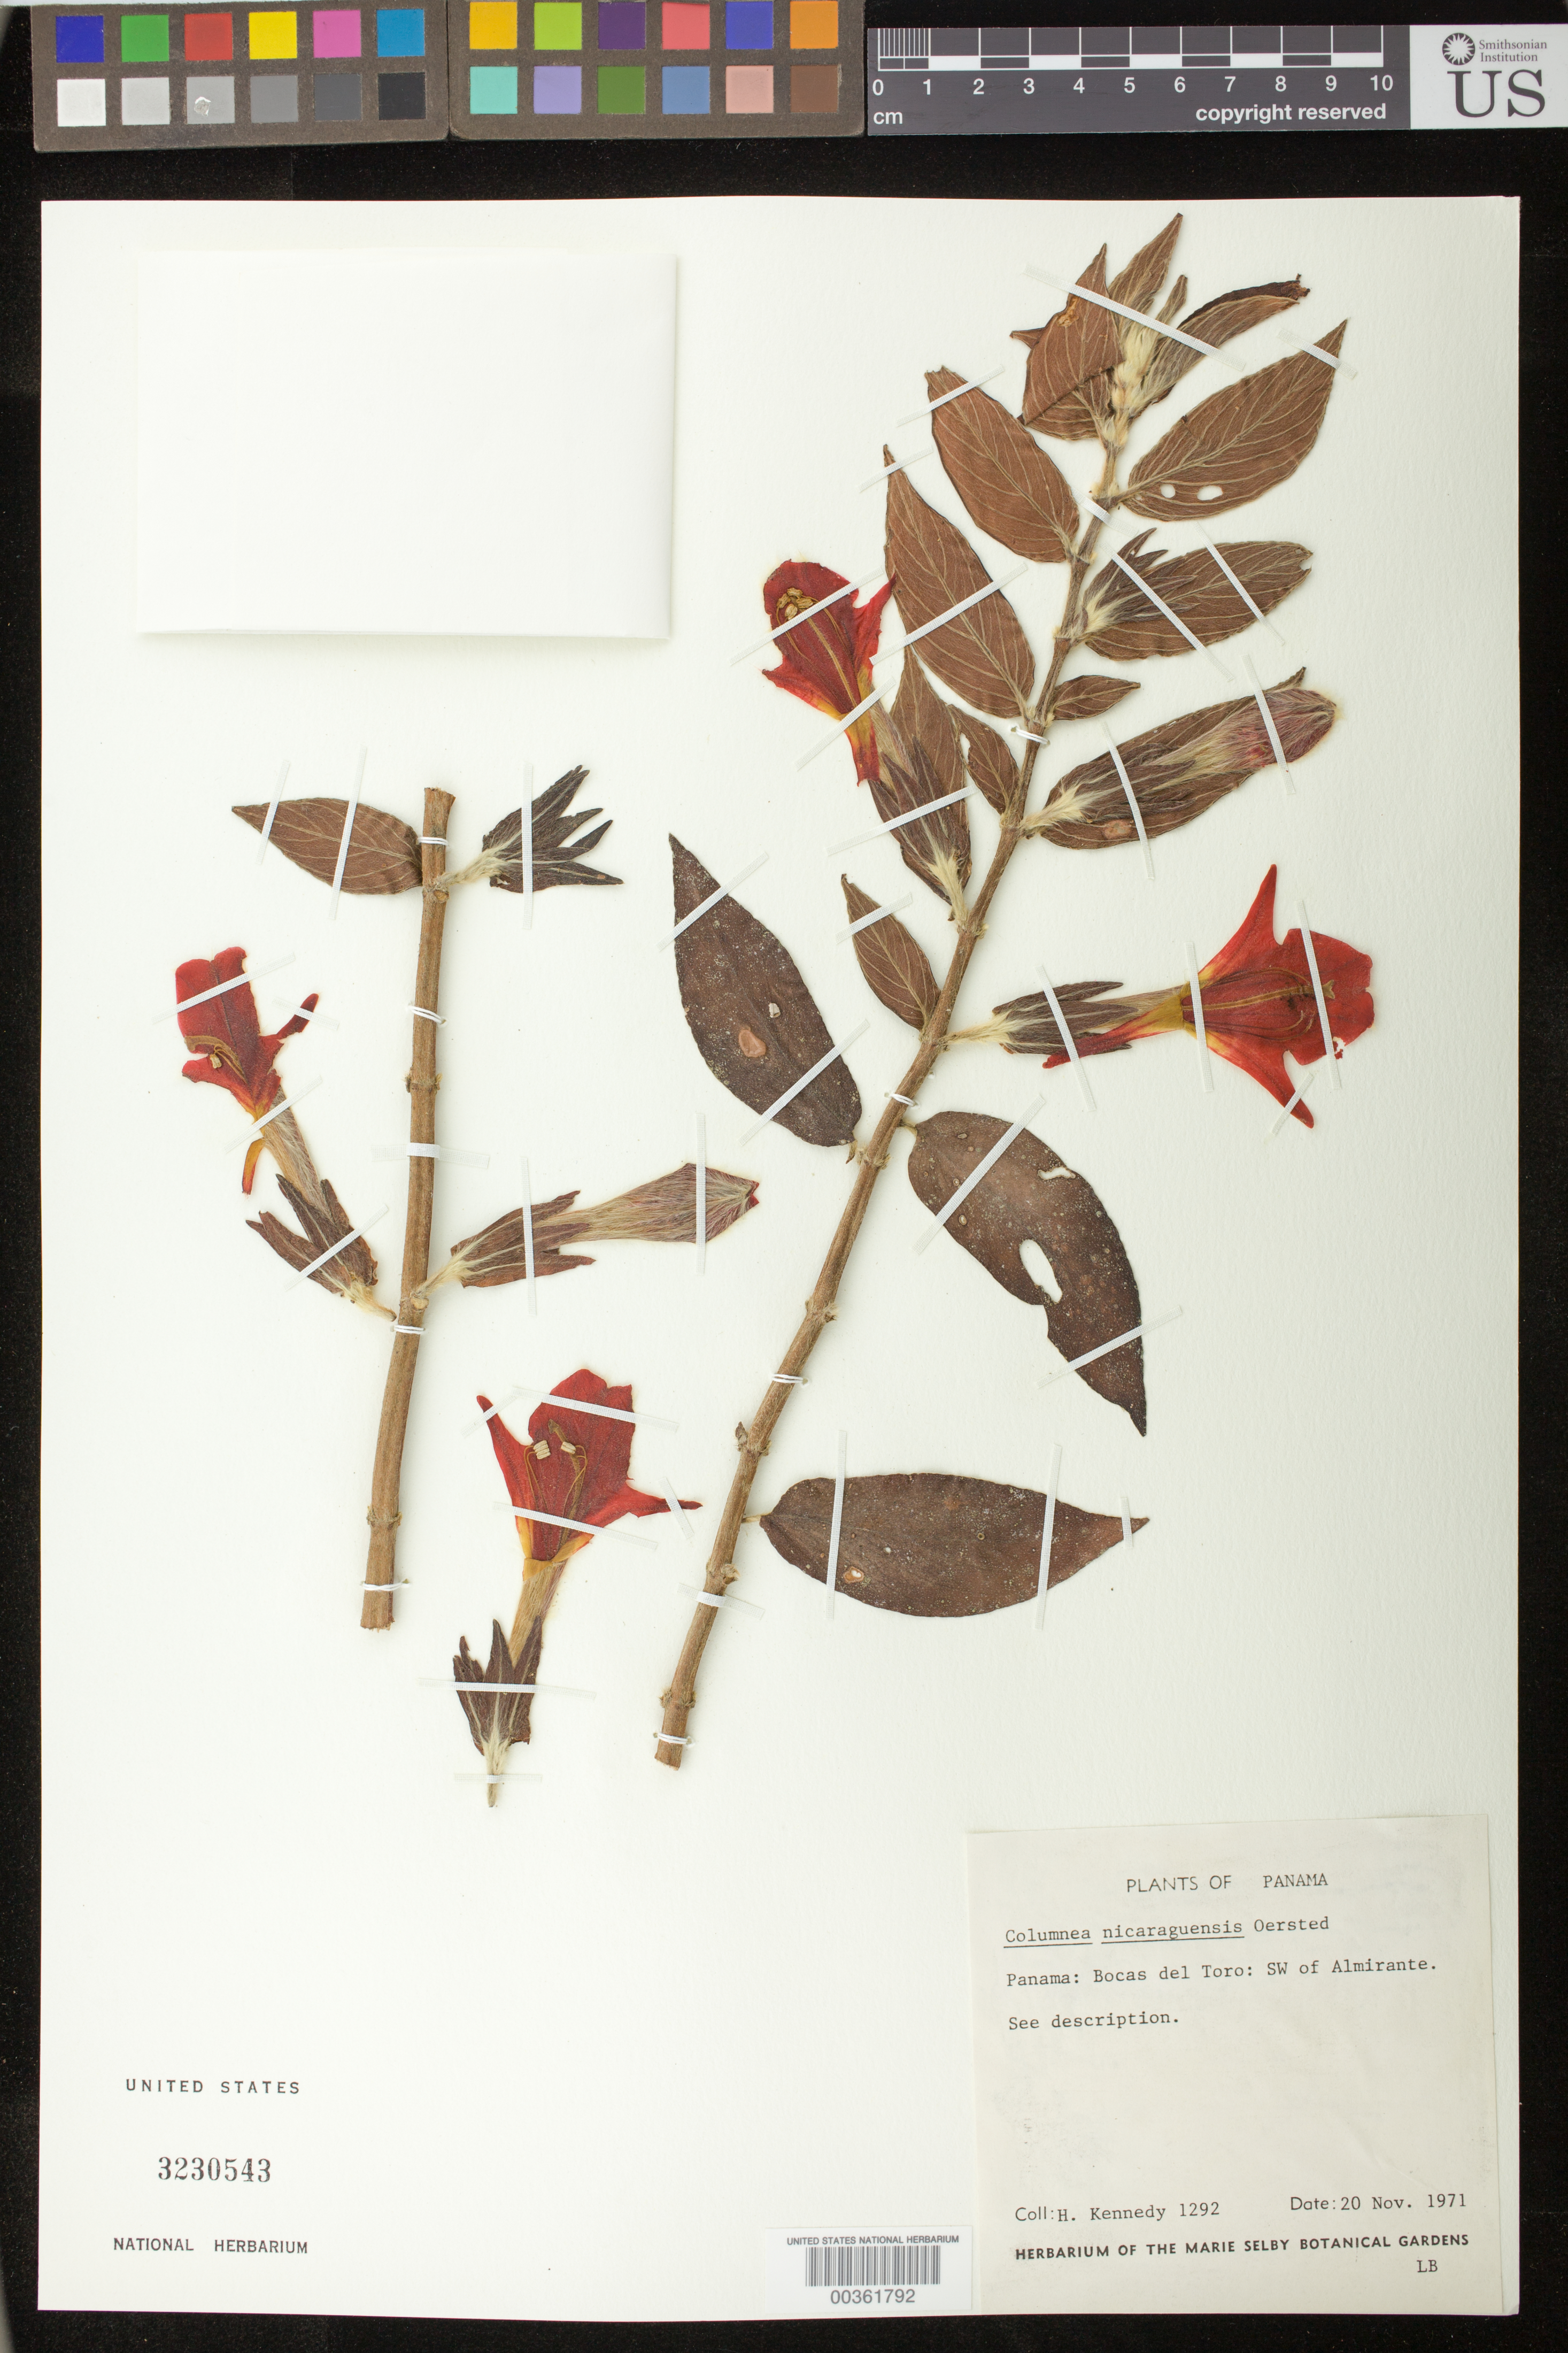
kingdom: Plantae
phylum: Tracheophyta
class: Magnoliopsida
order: Lamiales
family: Gesneriaceae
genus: Columnea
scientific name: Columnea nicaraguensis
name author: Oerst.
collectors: H. Kennedy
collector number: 1292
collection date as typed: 20 Nov 1971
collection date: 1971-11-20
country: Panama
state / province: Bocas del Toro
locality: SW of Almirante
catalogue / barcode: US 3230543